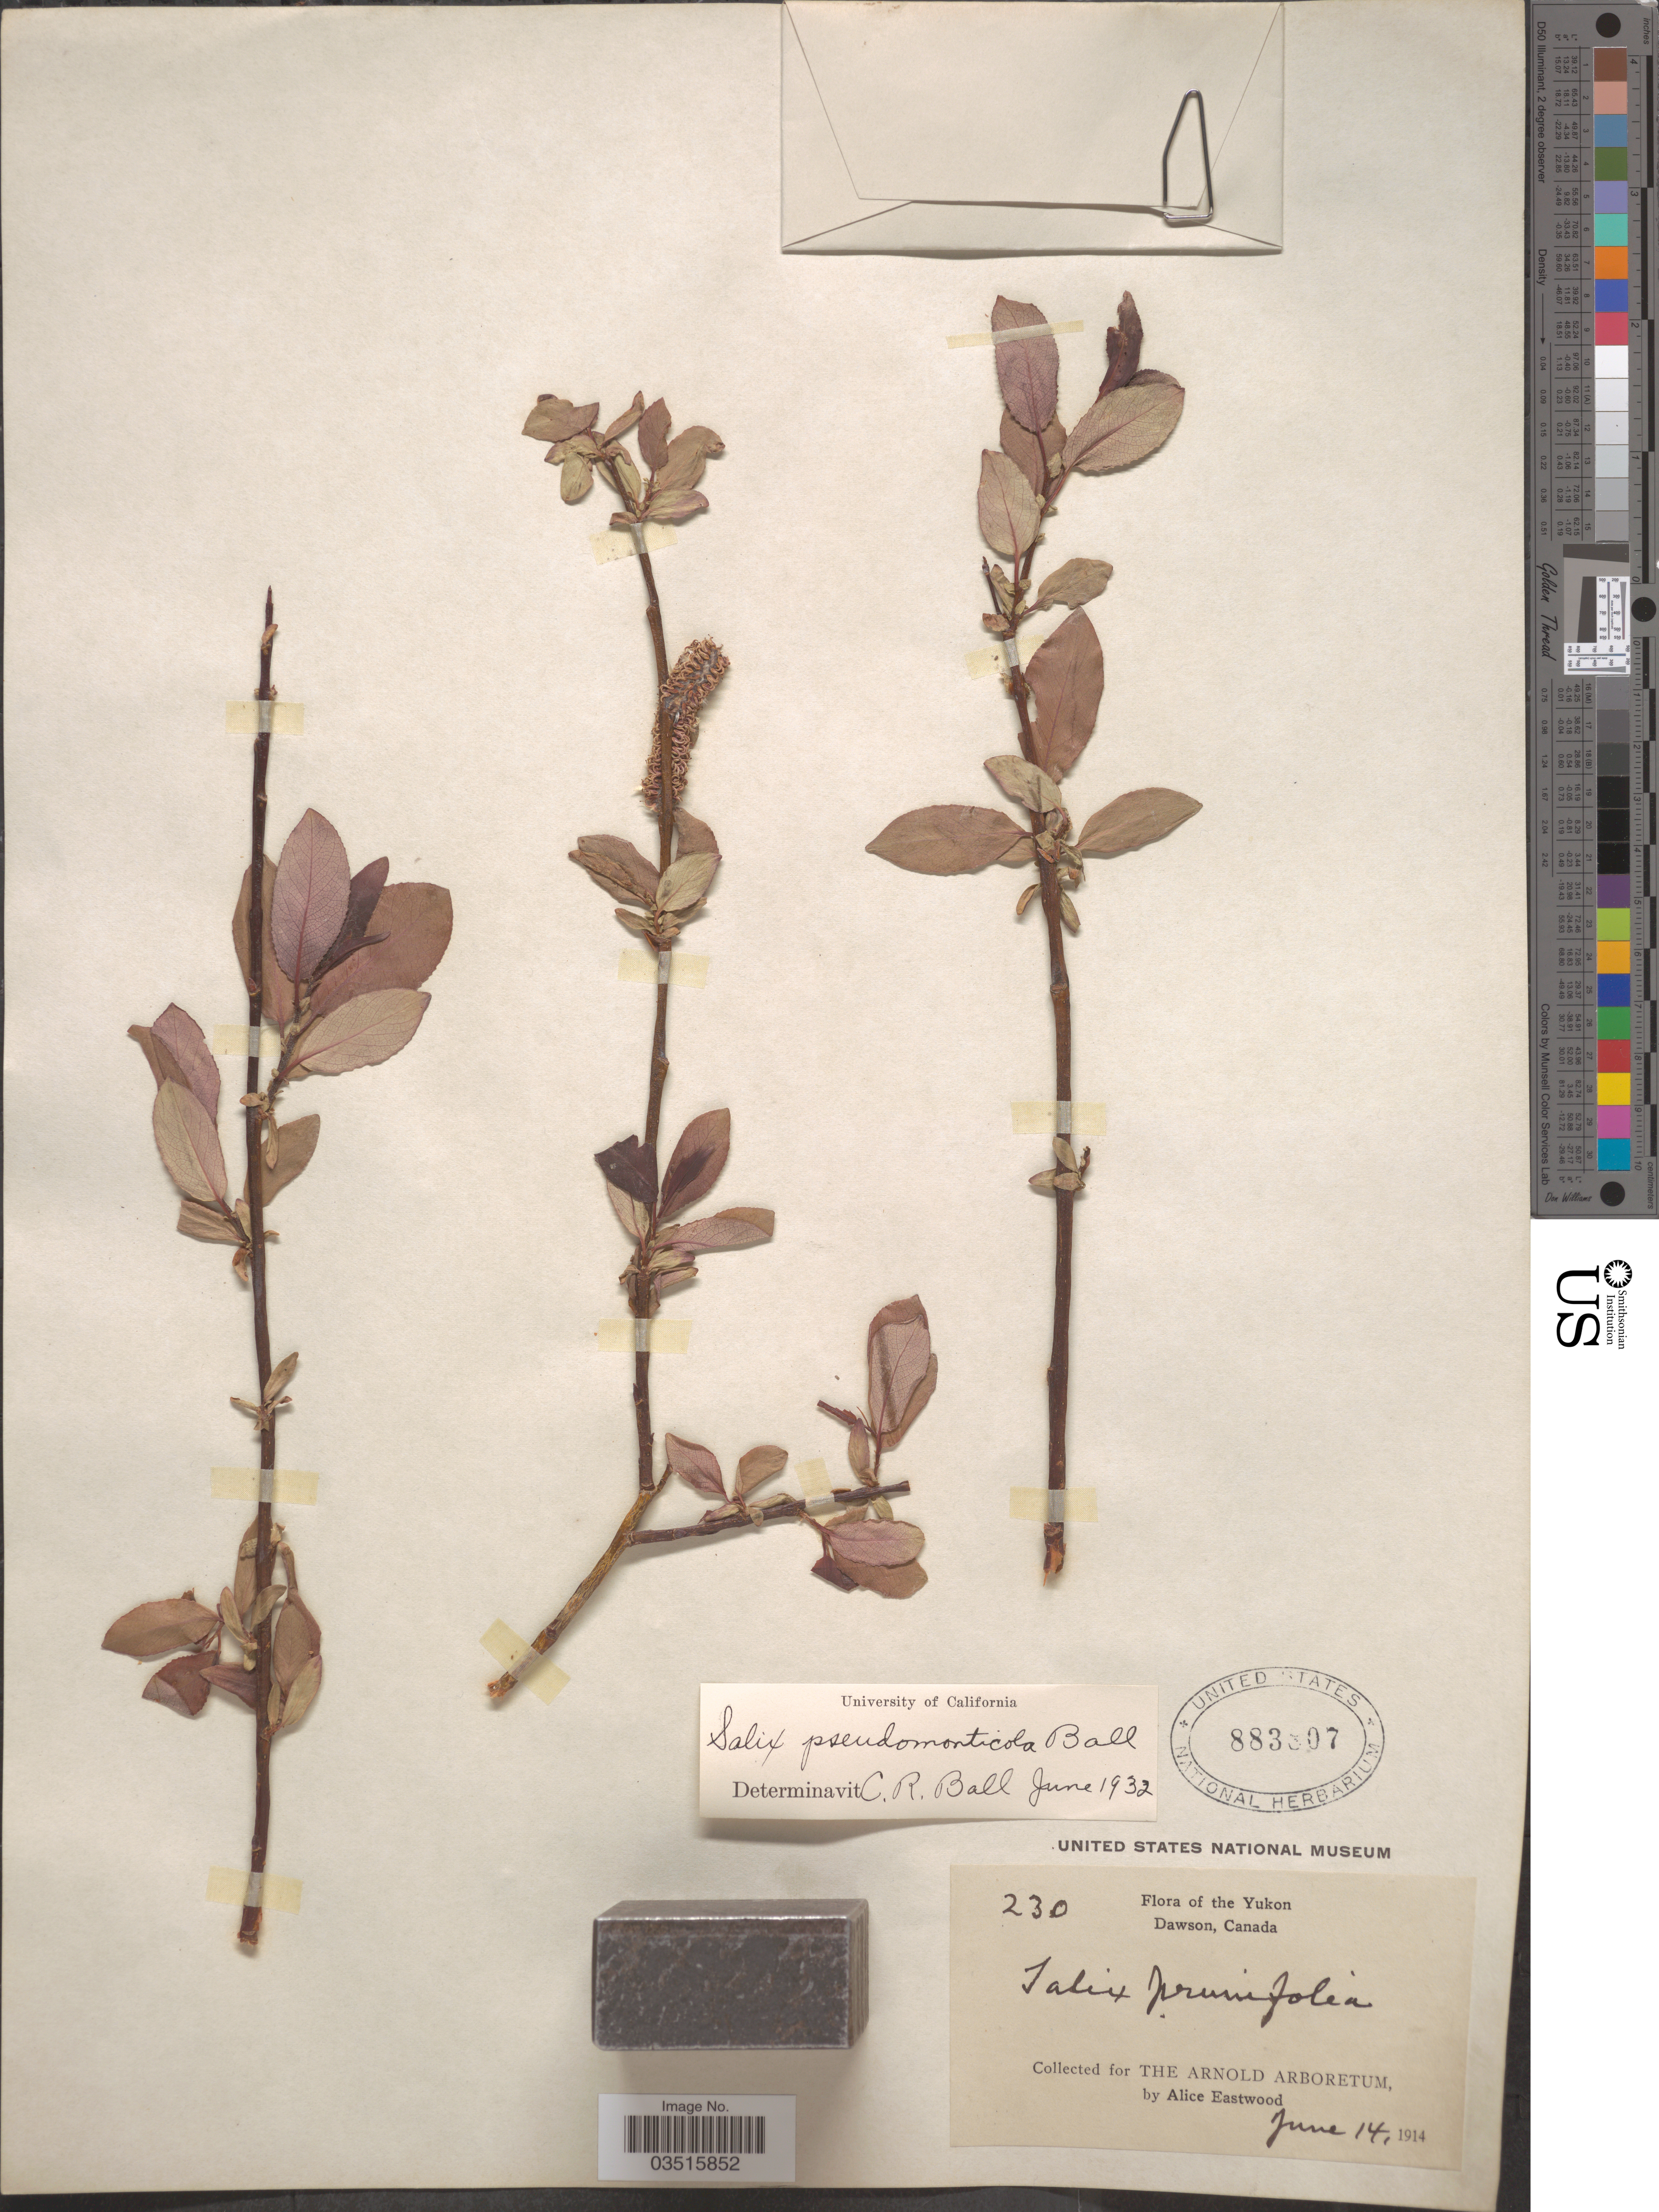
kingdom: Plantae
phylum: Tracheophyta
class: Magnoliopsida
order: Malpighiales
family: Salicaceae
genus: Salix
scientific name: Salix monticola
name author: Bebb.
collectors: A. Eastwood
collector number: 230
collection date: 1914-06-14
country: Canada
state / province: Yukon Territory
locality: The Yukon. Dawson.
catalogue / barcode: US 883807